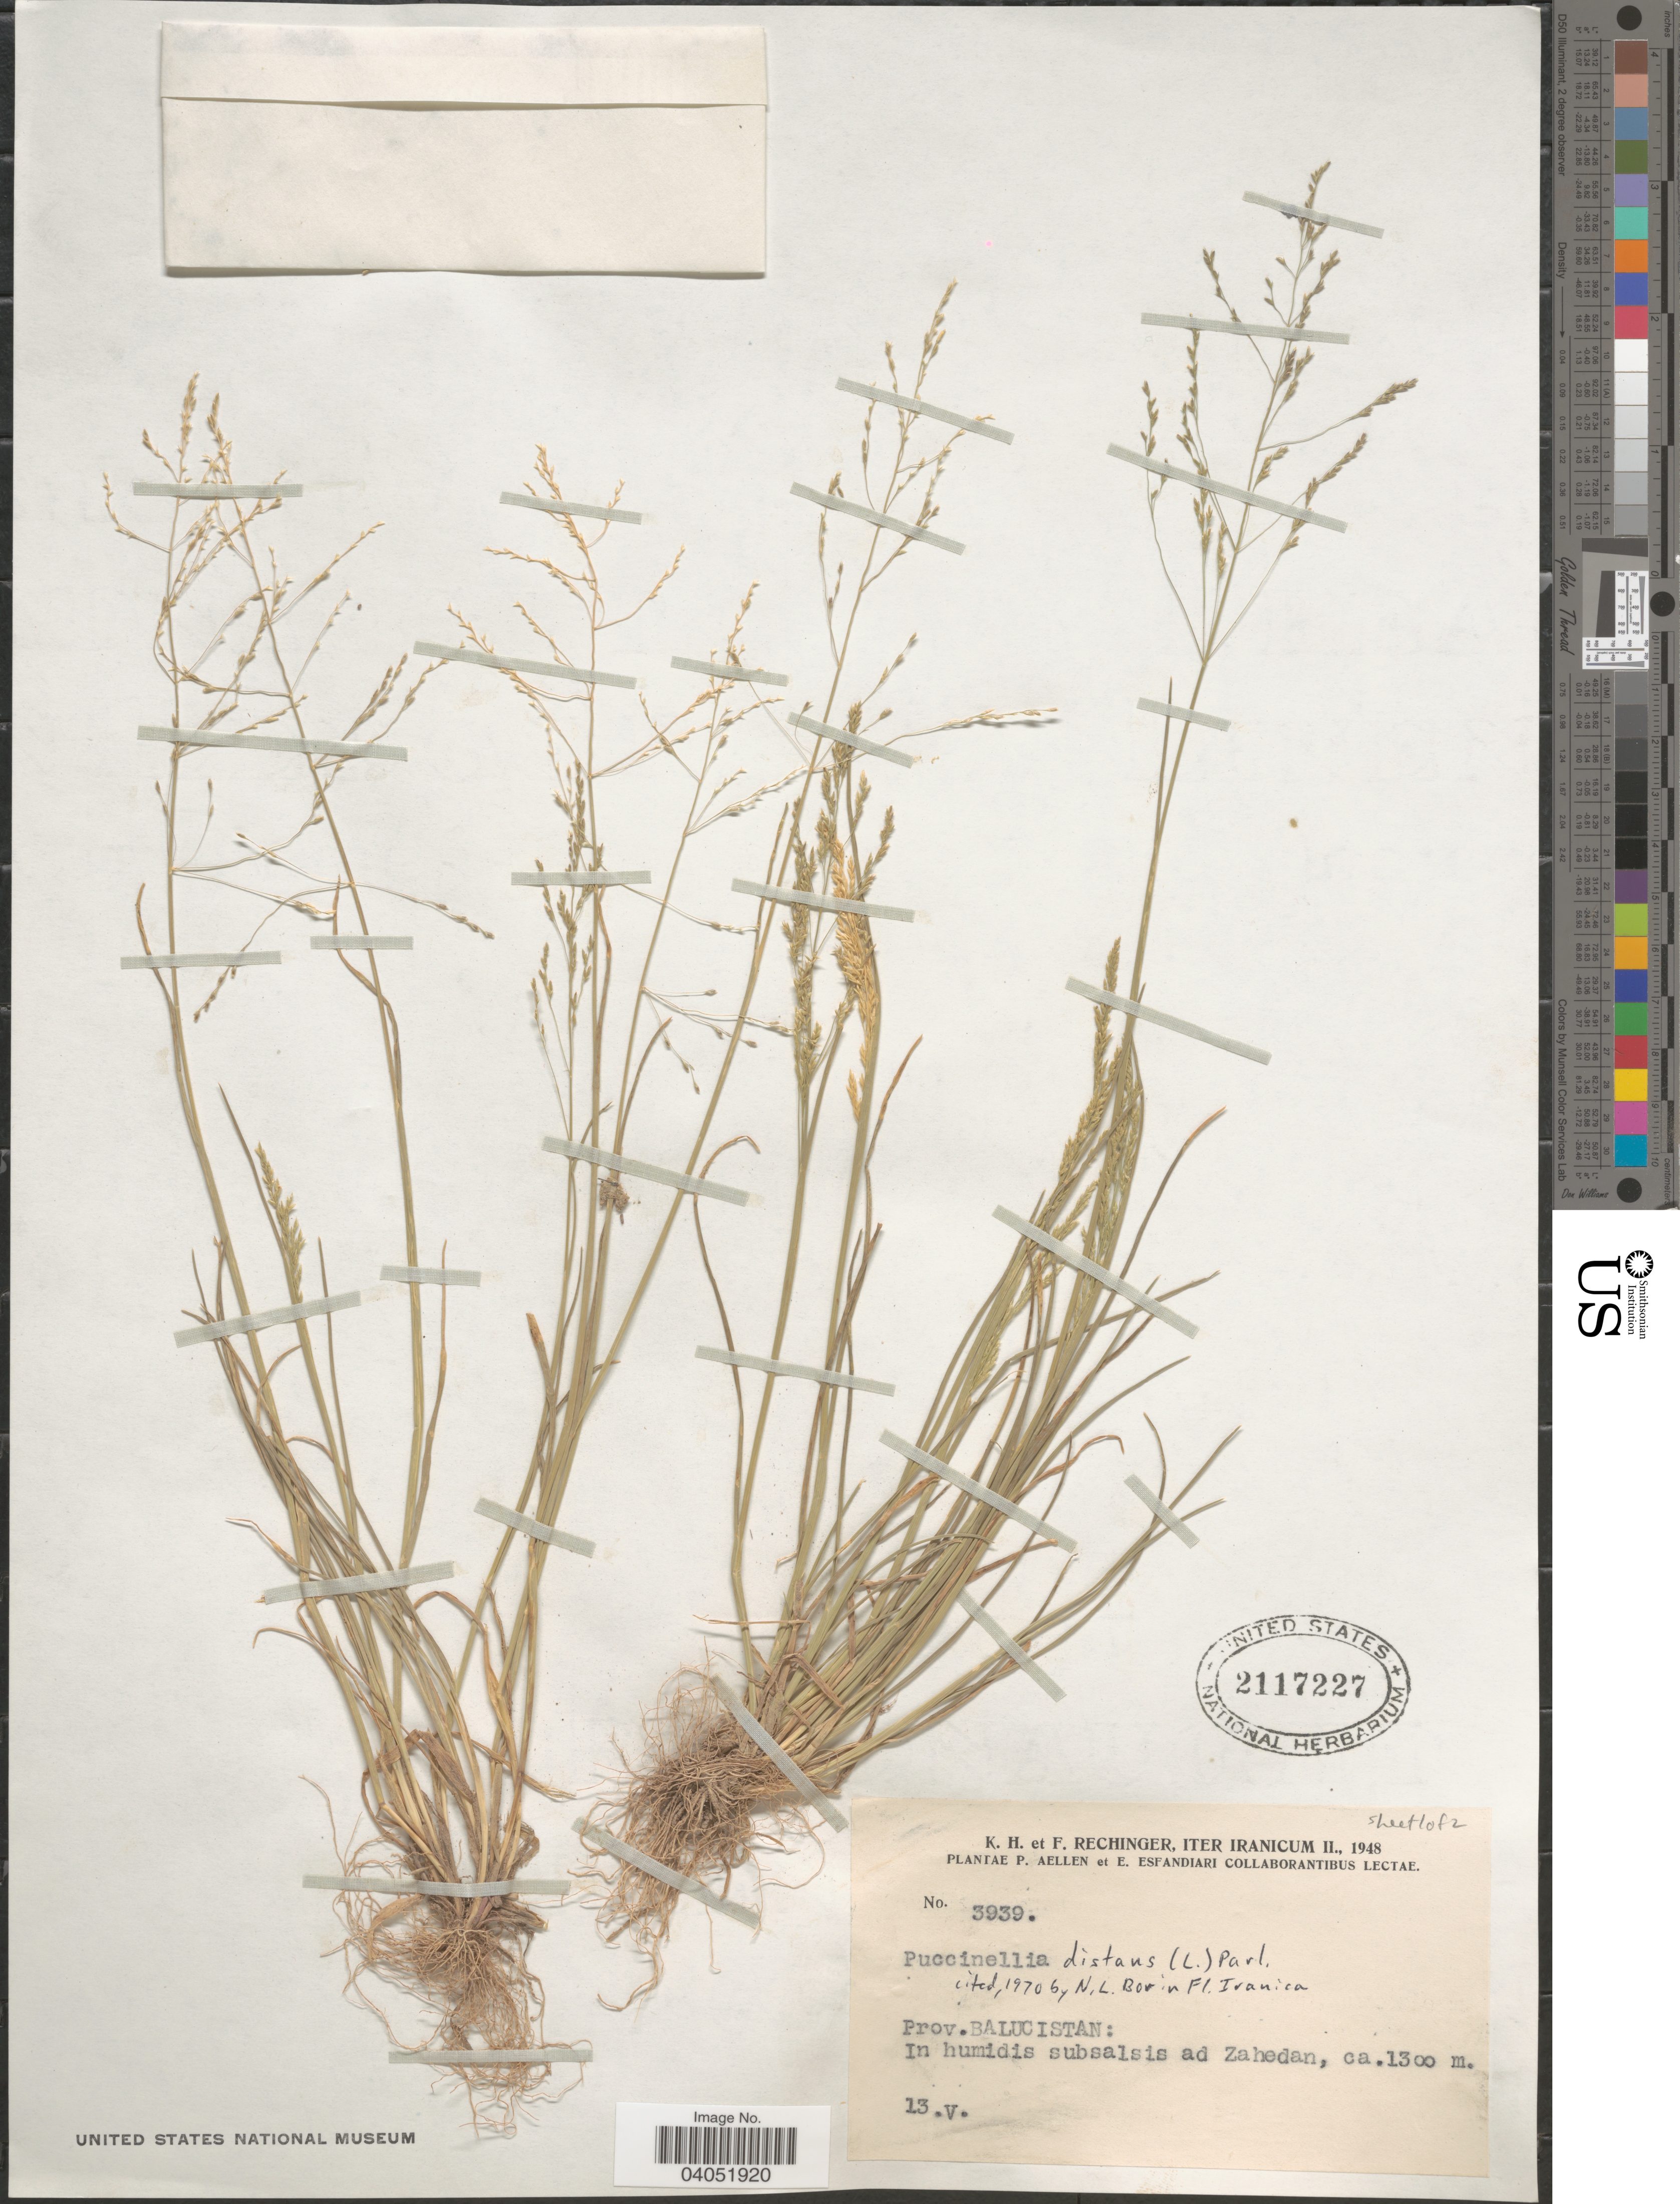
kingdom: Plantae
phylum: Tracheophyta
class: Liliopsida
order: Poales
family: Poaceae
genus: Puccinellia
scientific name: Puccinellia distans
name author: (Jacq.) Parl.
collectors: K. H. Rechinger & F. Rechinger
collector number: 3939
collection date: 1948-05-13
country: Iran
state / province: Sistan and Baluchistan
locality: Iter Iranicum. Prov. Balucistan: In humidis subsalsis ad Zahedan.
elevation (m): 1300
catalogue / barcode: US 2117227